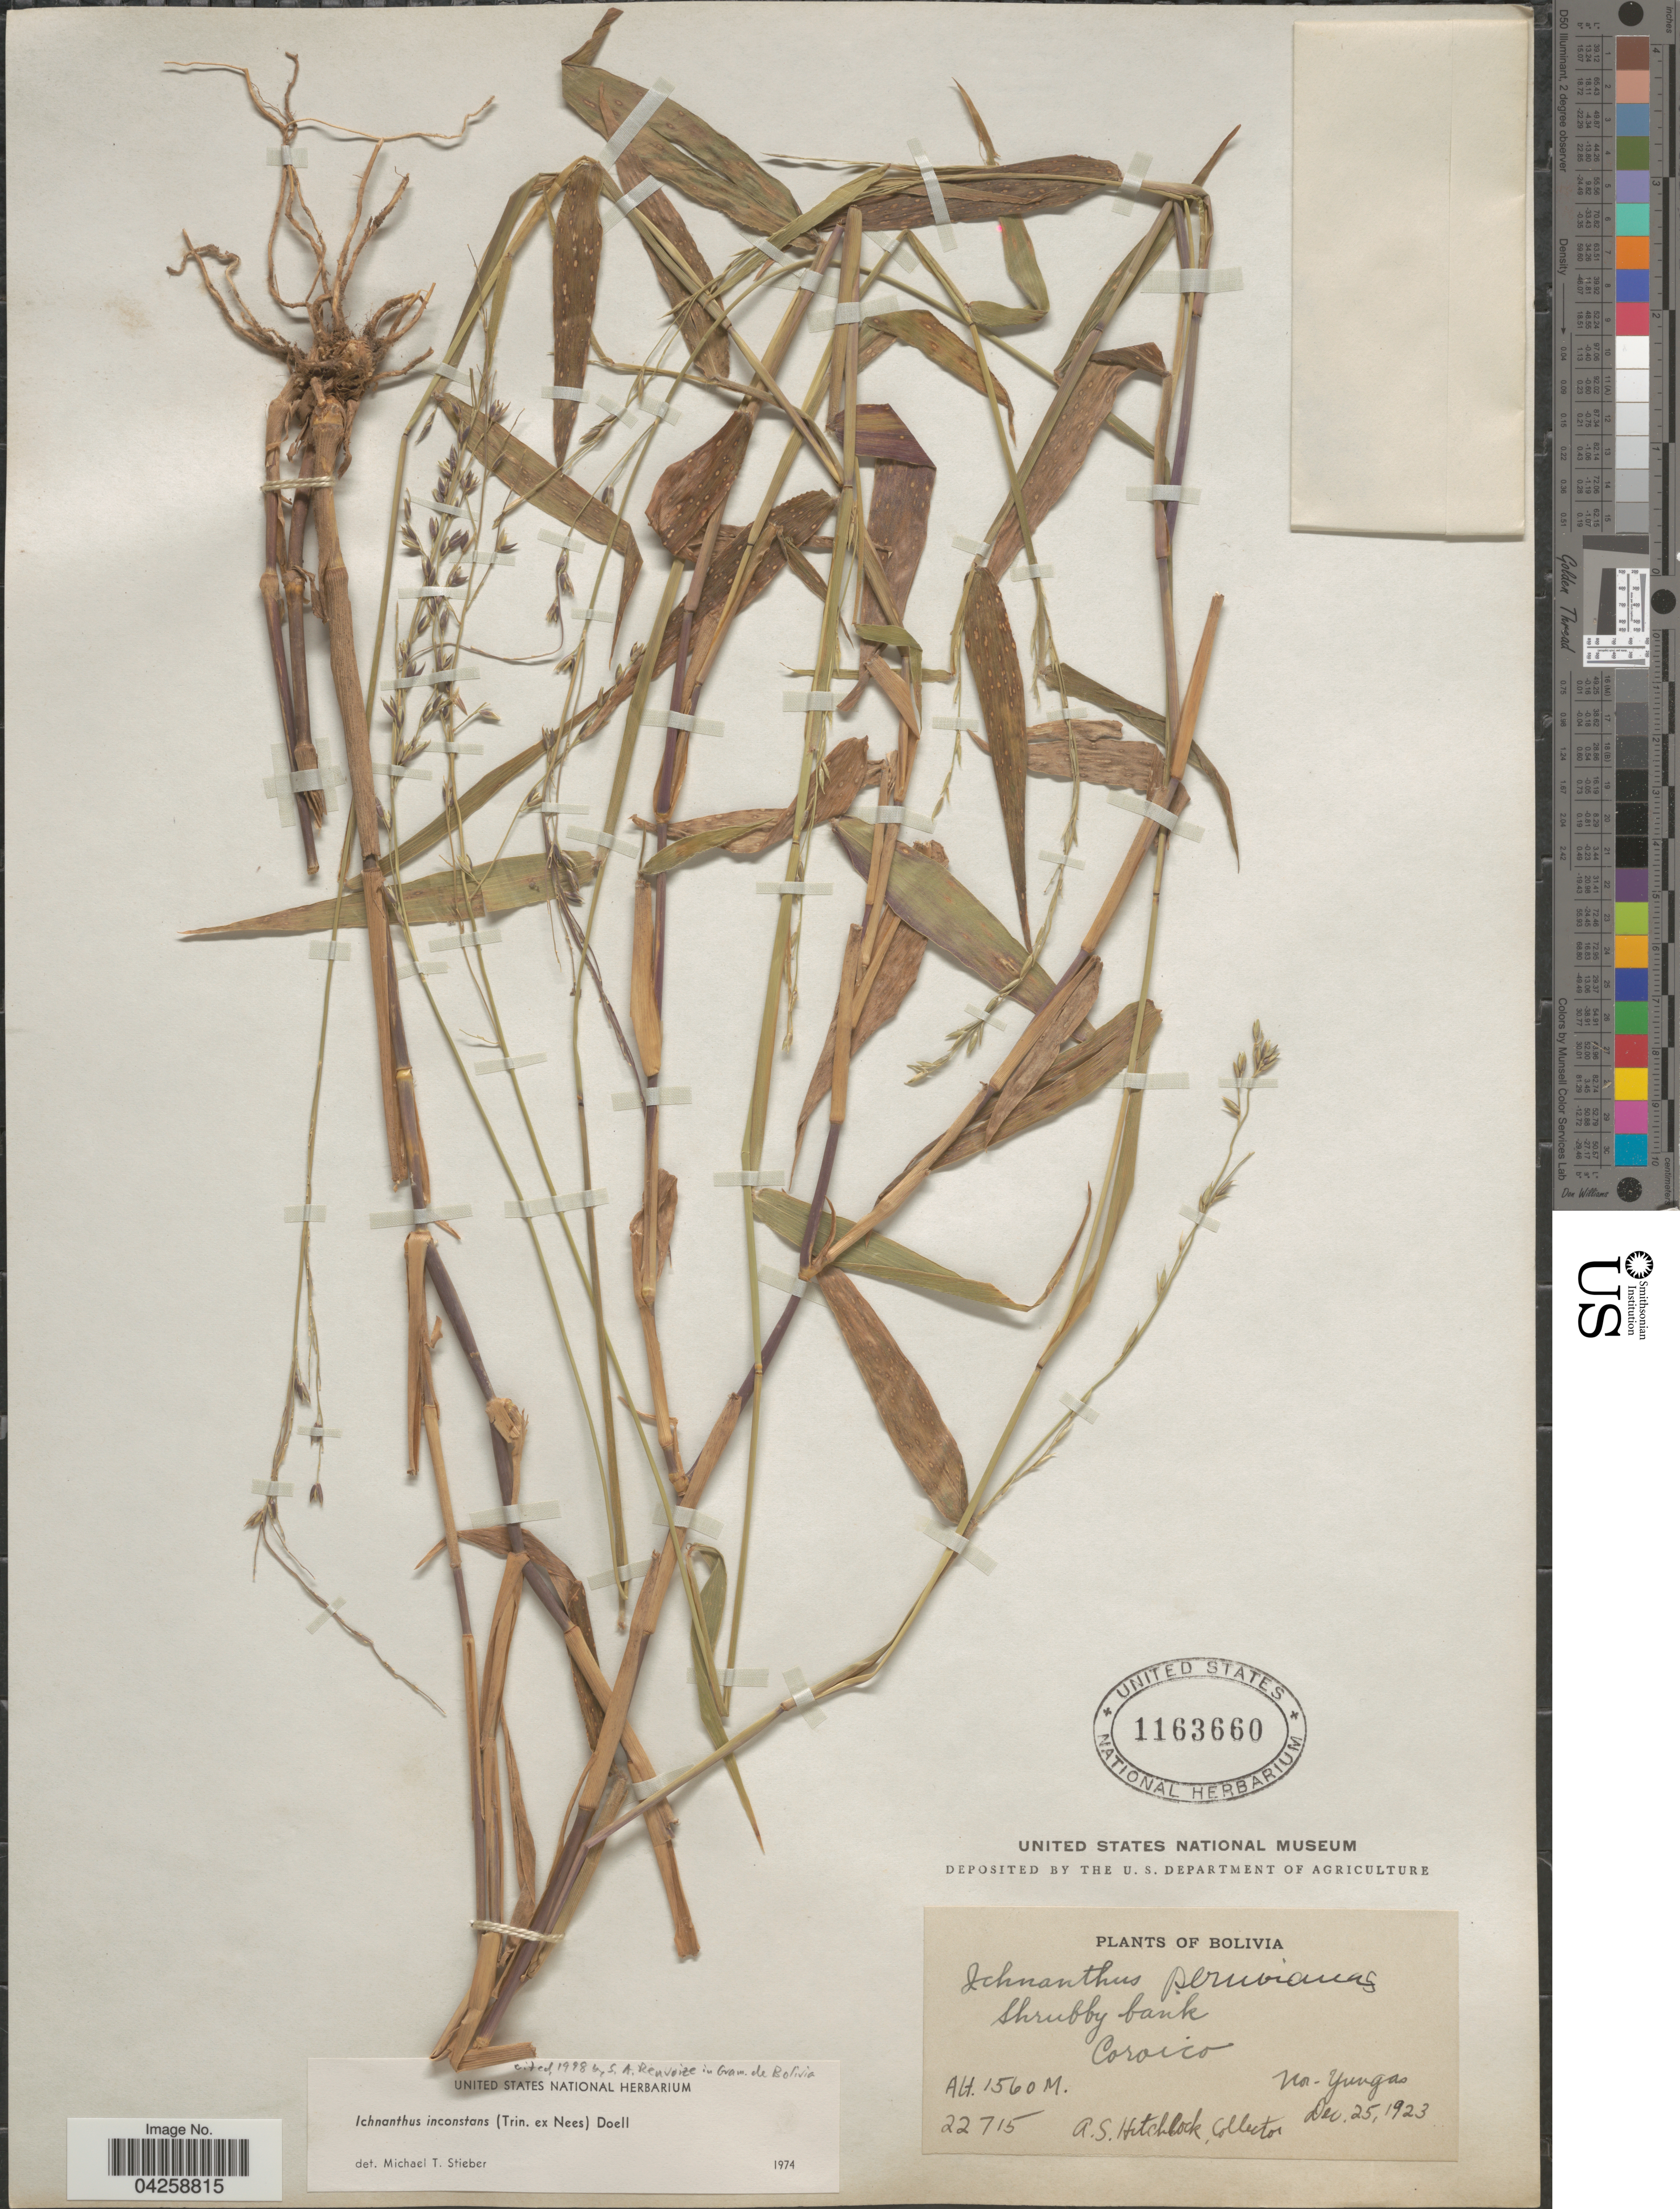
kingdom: Plantae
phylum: Tracheophyta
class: Liliopsida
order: Poales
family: Poaceae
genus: Ichnanthus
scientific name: Ichnanthus inconstans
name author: (Trin. ex Nees) Döll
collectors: A. S. Hitchcock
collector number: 22715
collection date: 1923-12-25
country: Bolivia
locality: Coroico. Nor-Yungas.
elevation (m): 1560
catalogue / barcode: US 1163660